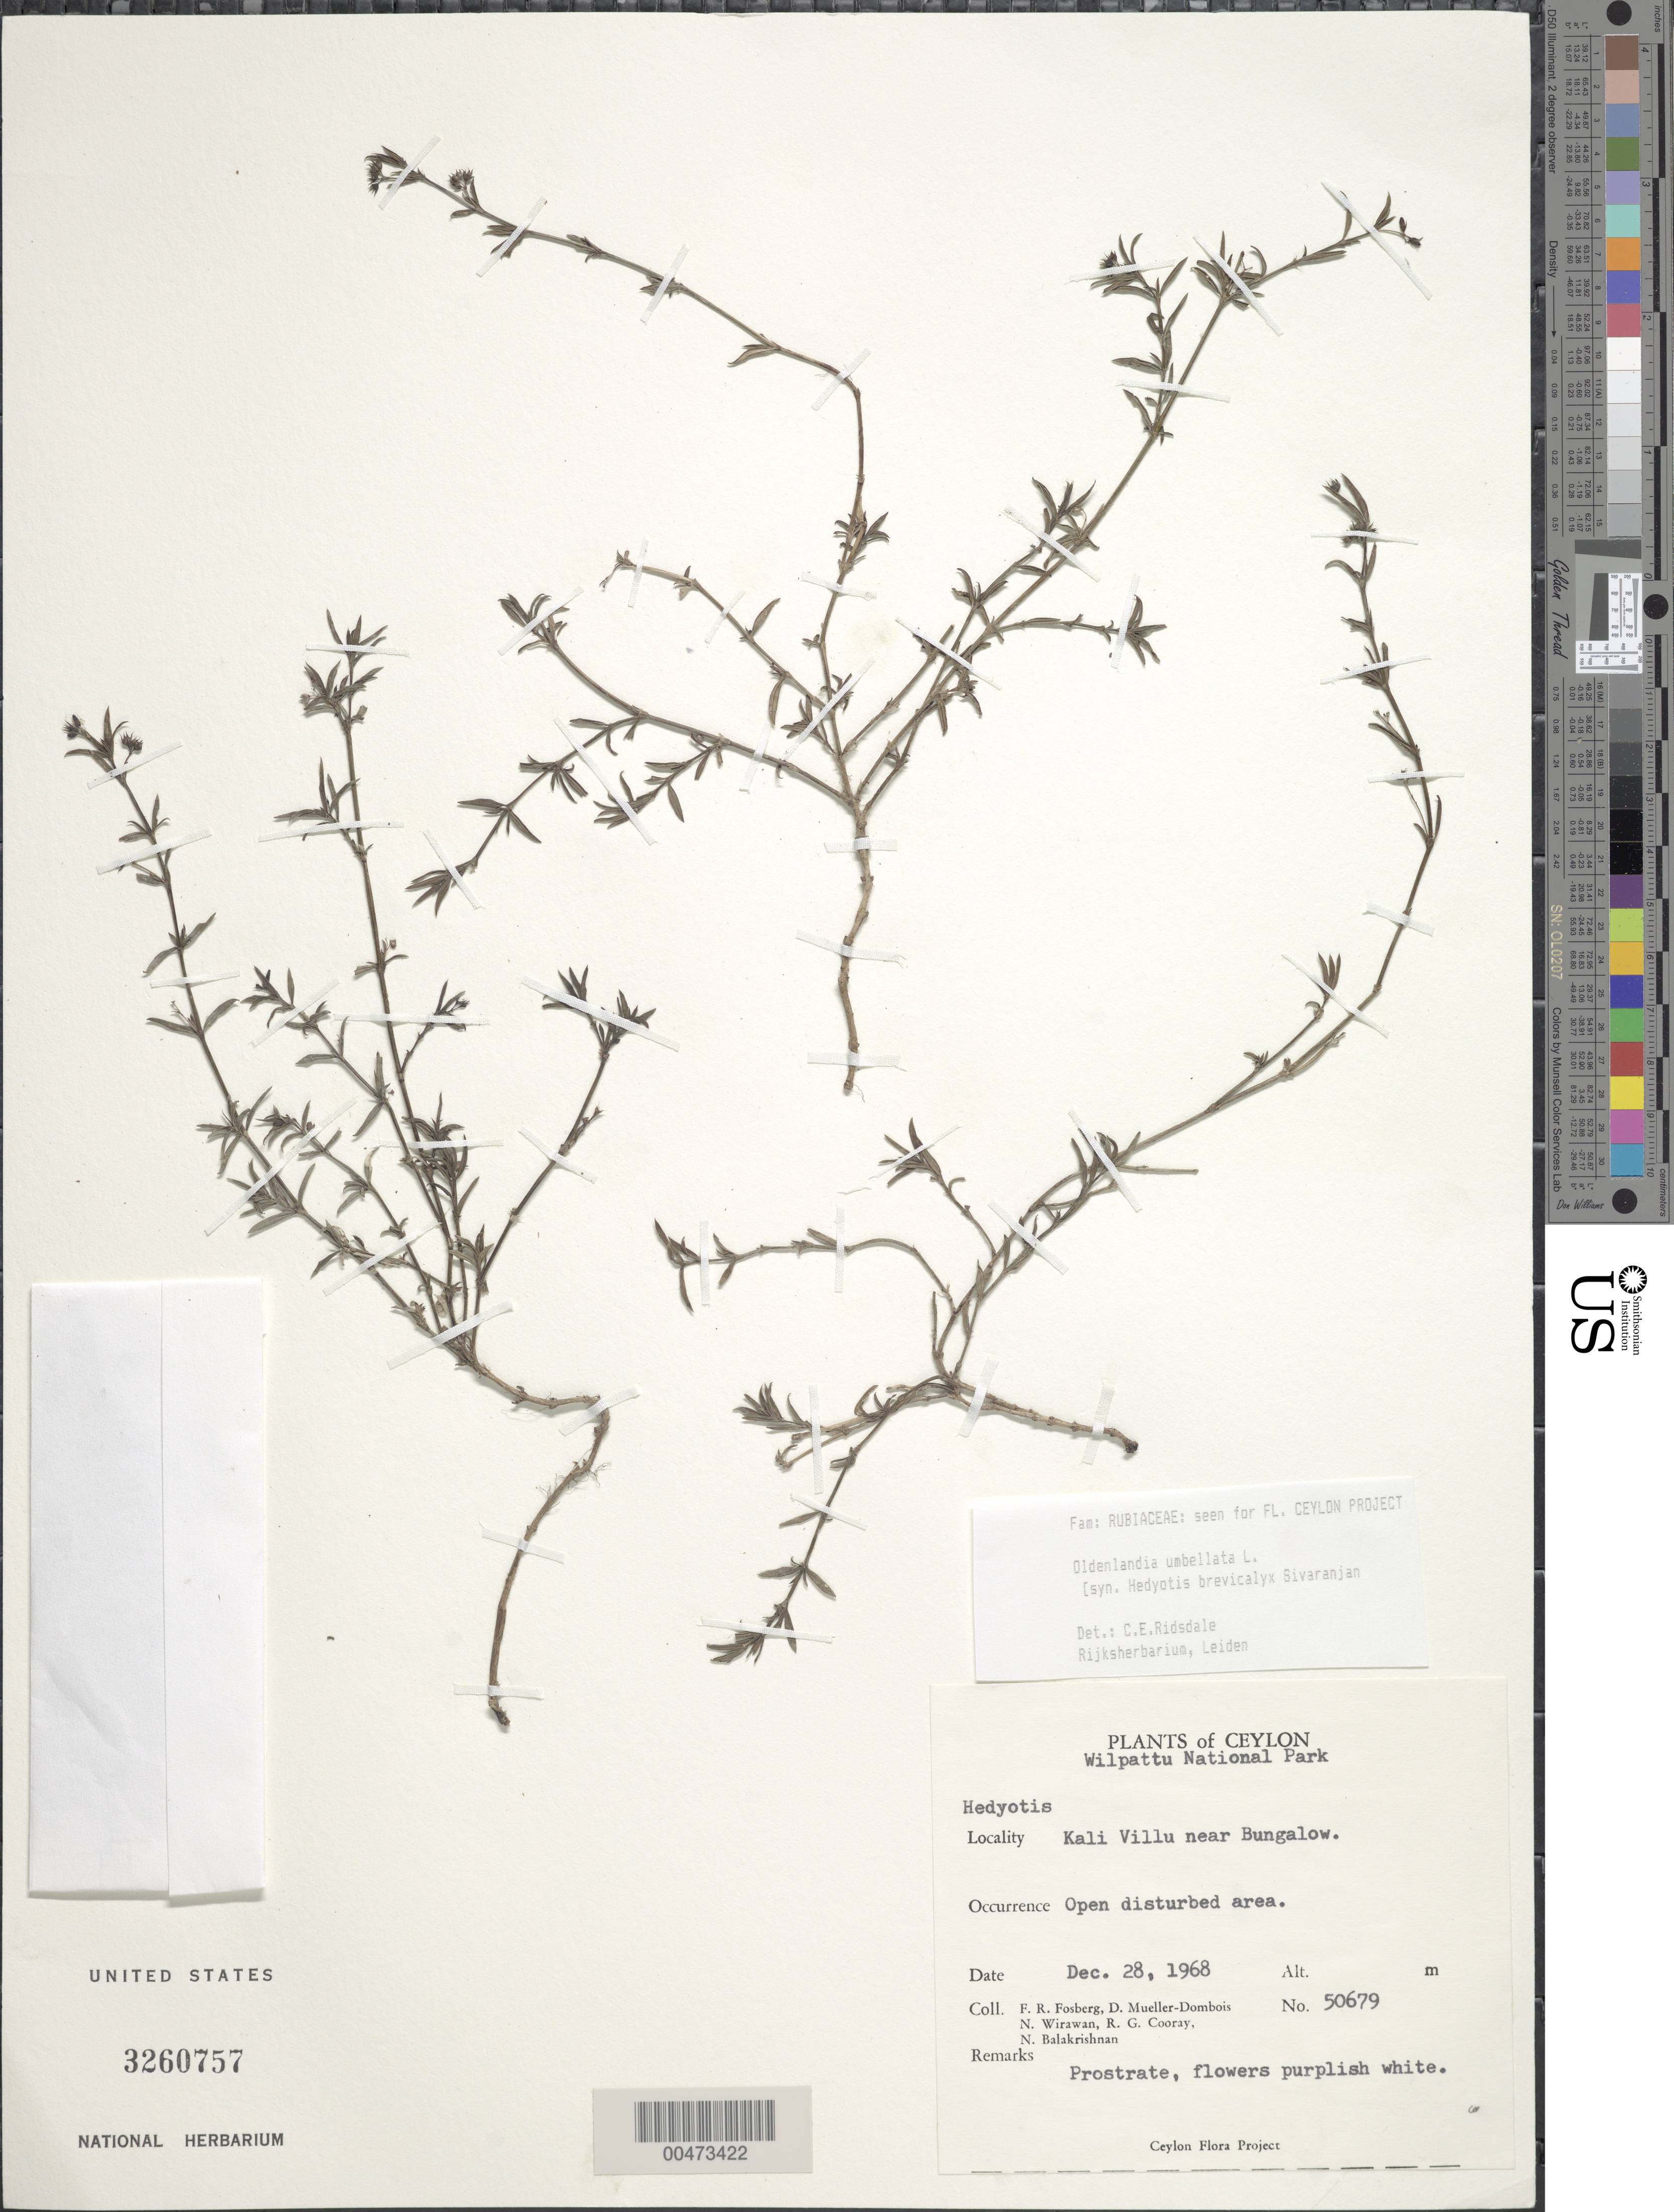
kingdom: Plantae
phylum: Tracheophyta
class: Magnoliopsida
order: Gentianales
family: Rubiaceae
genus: Oldenlandia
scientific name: Oldenlandia umbellata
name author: L.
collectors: F. R. Fosberg, D. Mueller-Dombois & N. Wirawan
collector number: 50679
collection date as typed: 28 Dec 1968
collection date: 1968-12-28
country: Sri Lanka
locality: Wilpattu National Park, Kali Villu near bungalow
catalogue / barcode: US 3260757